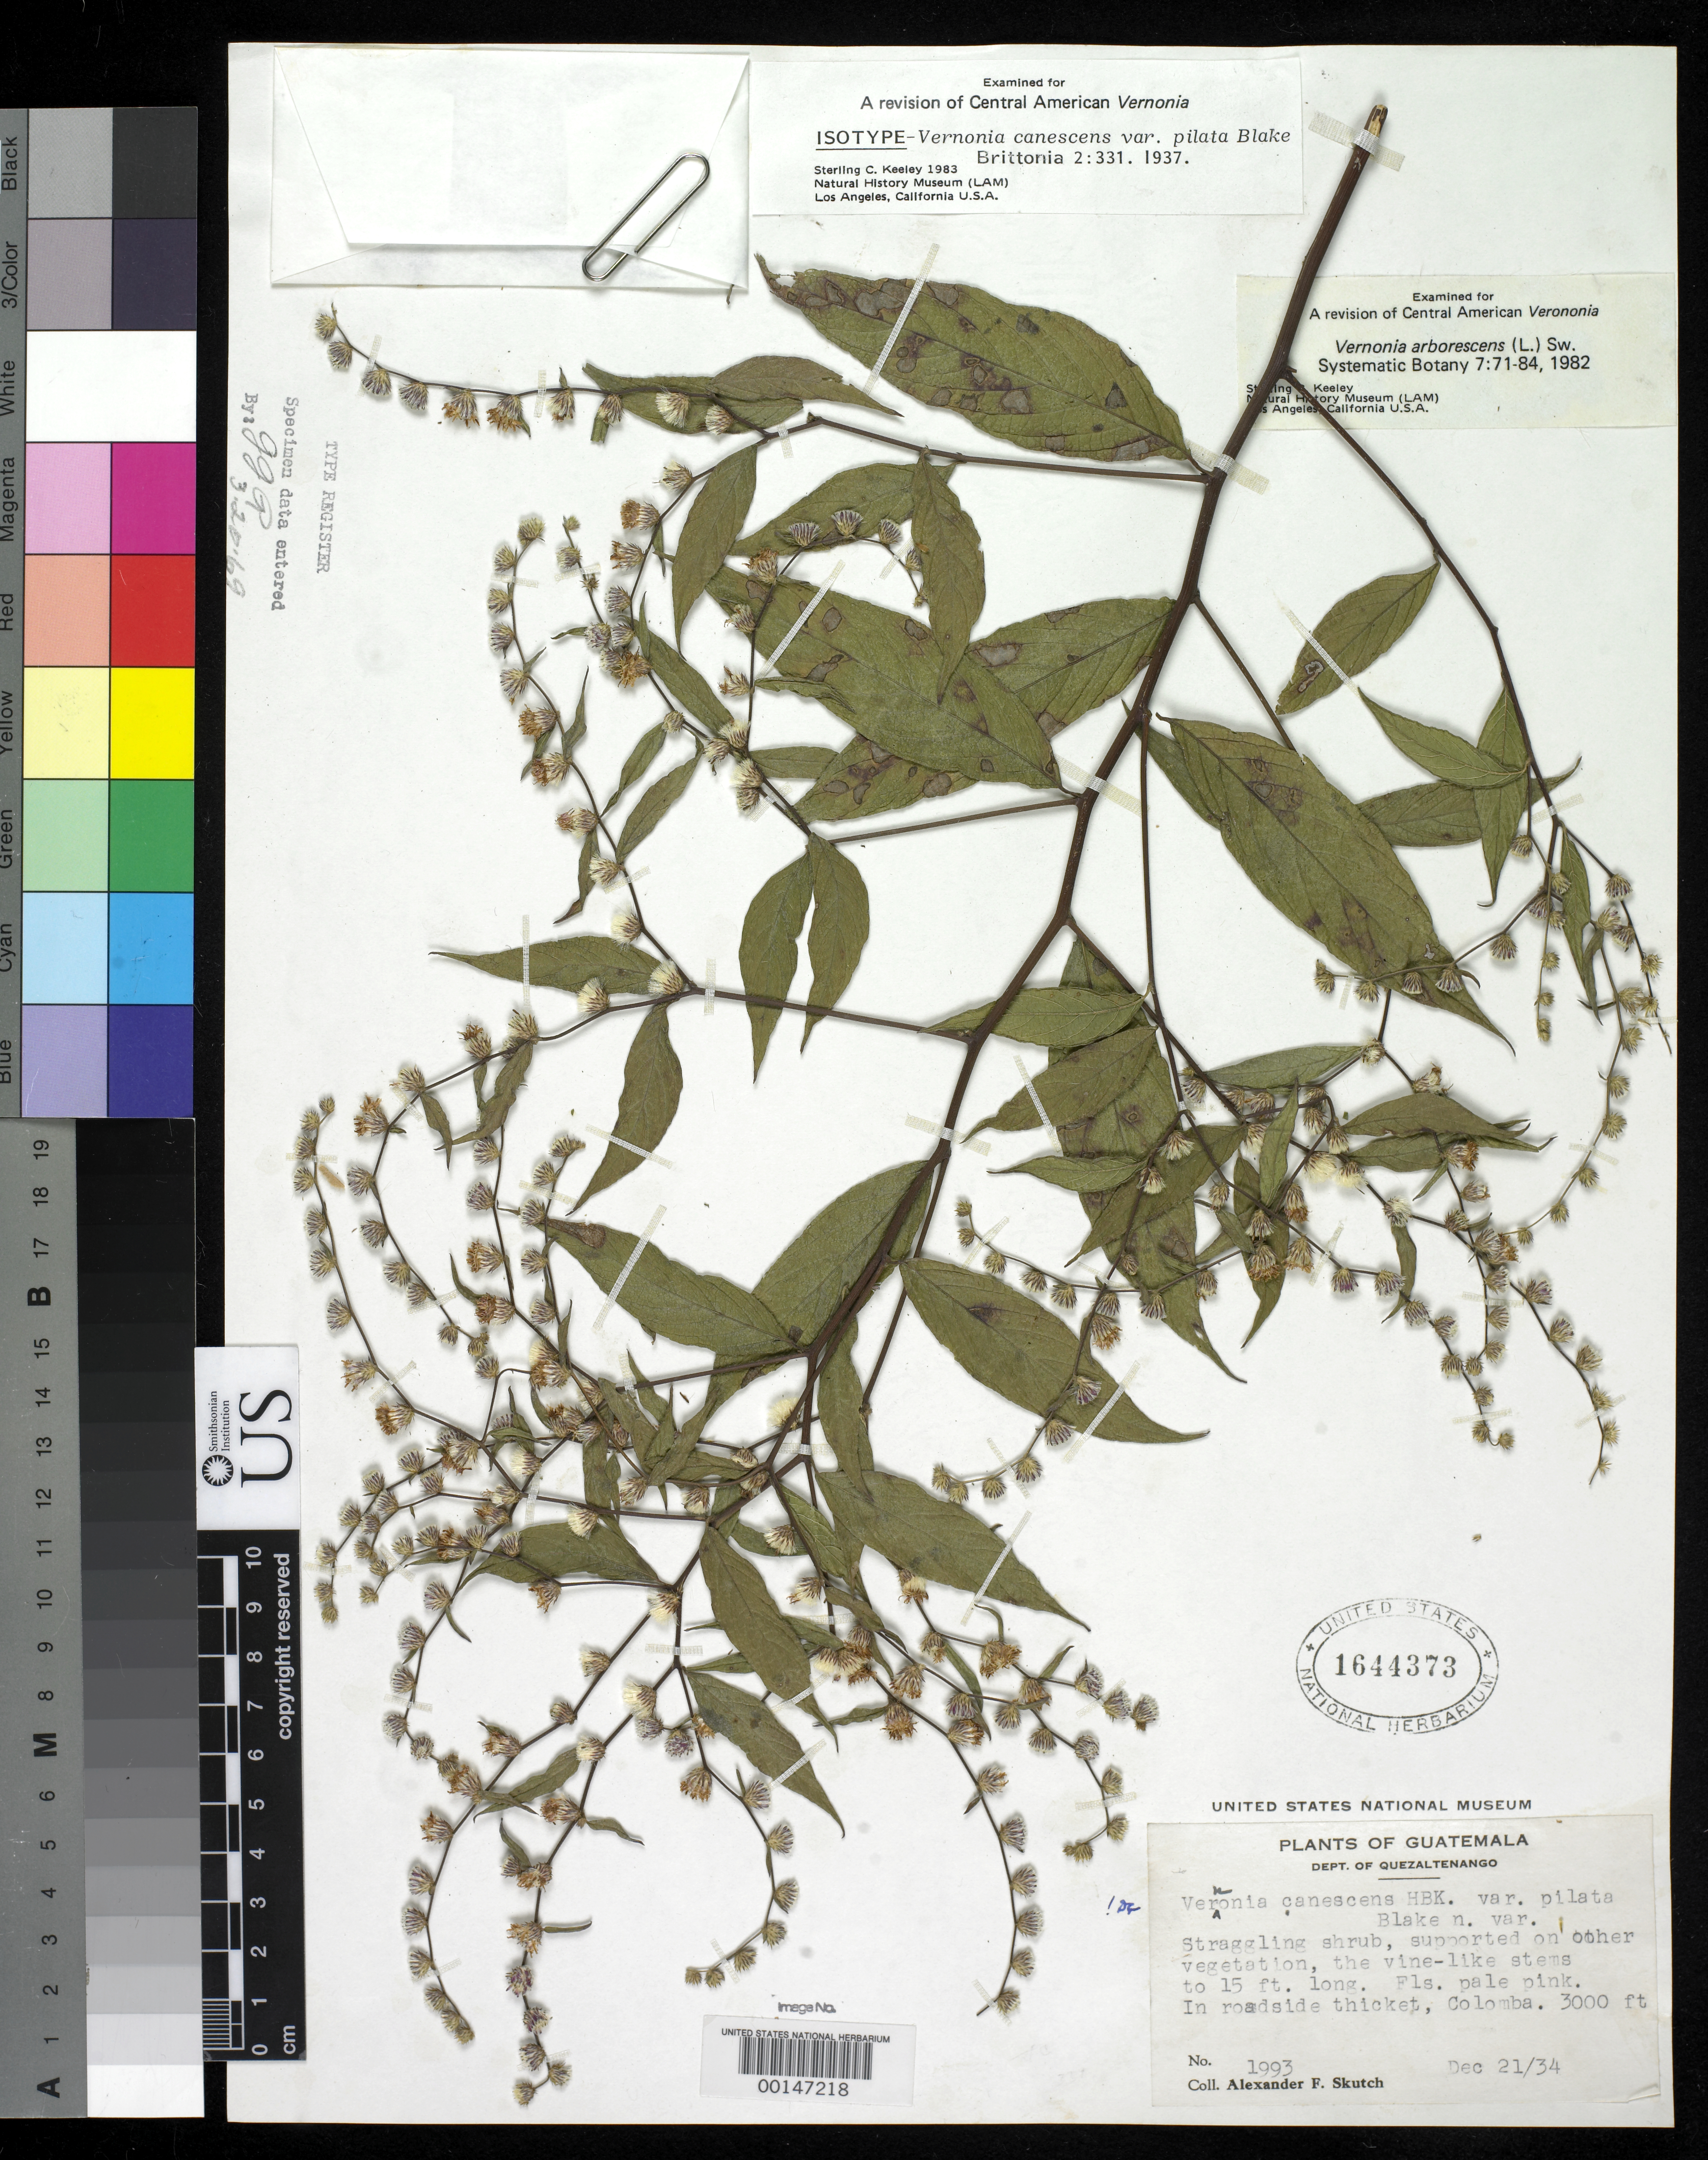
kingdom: Plantae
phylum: Tracheophyta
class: Magnoliopsida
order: Asterales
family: Asteraceae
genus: Vernonia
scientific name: Vernonia canescens var. pilata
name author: S.F. Blake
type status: Isotype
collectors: A. F. Skutch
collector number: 1993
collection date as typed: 21 Dec 1934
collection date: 1934-12-21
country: Guatemala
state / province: Quetzaltenango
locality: Colomba.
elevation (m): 915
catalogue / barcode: US 1644373